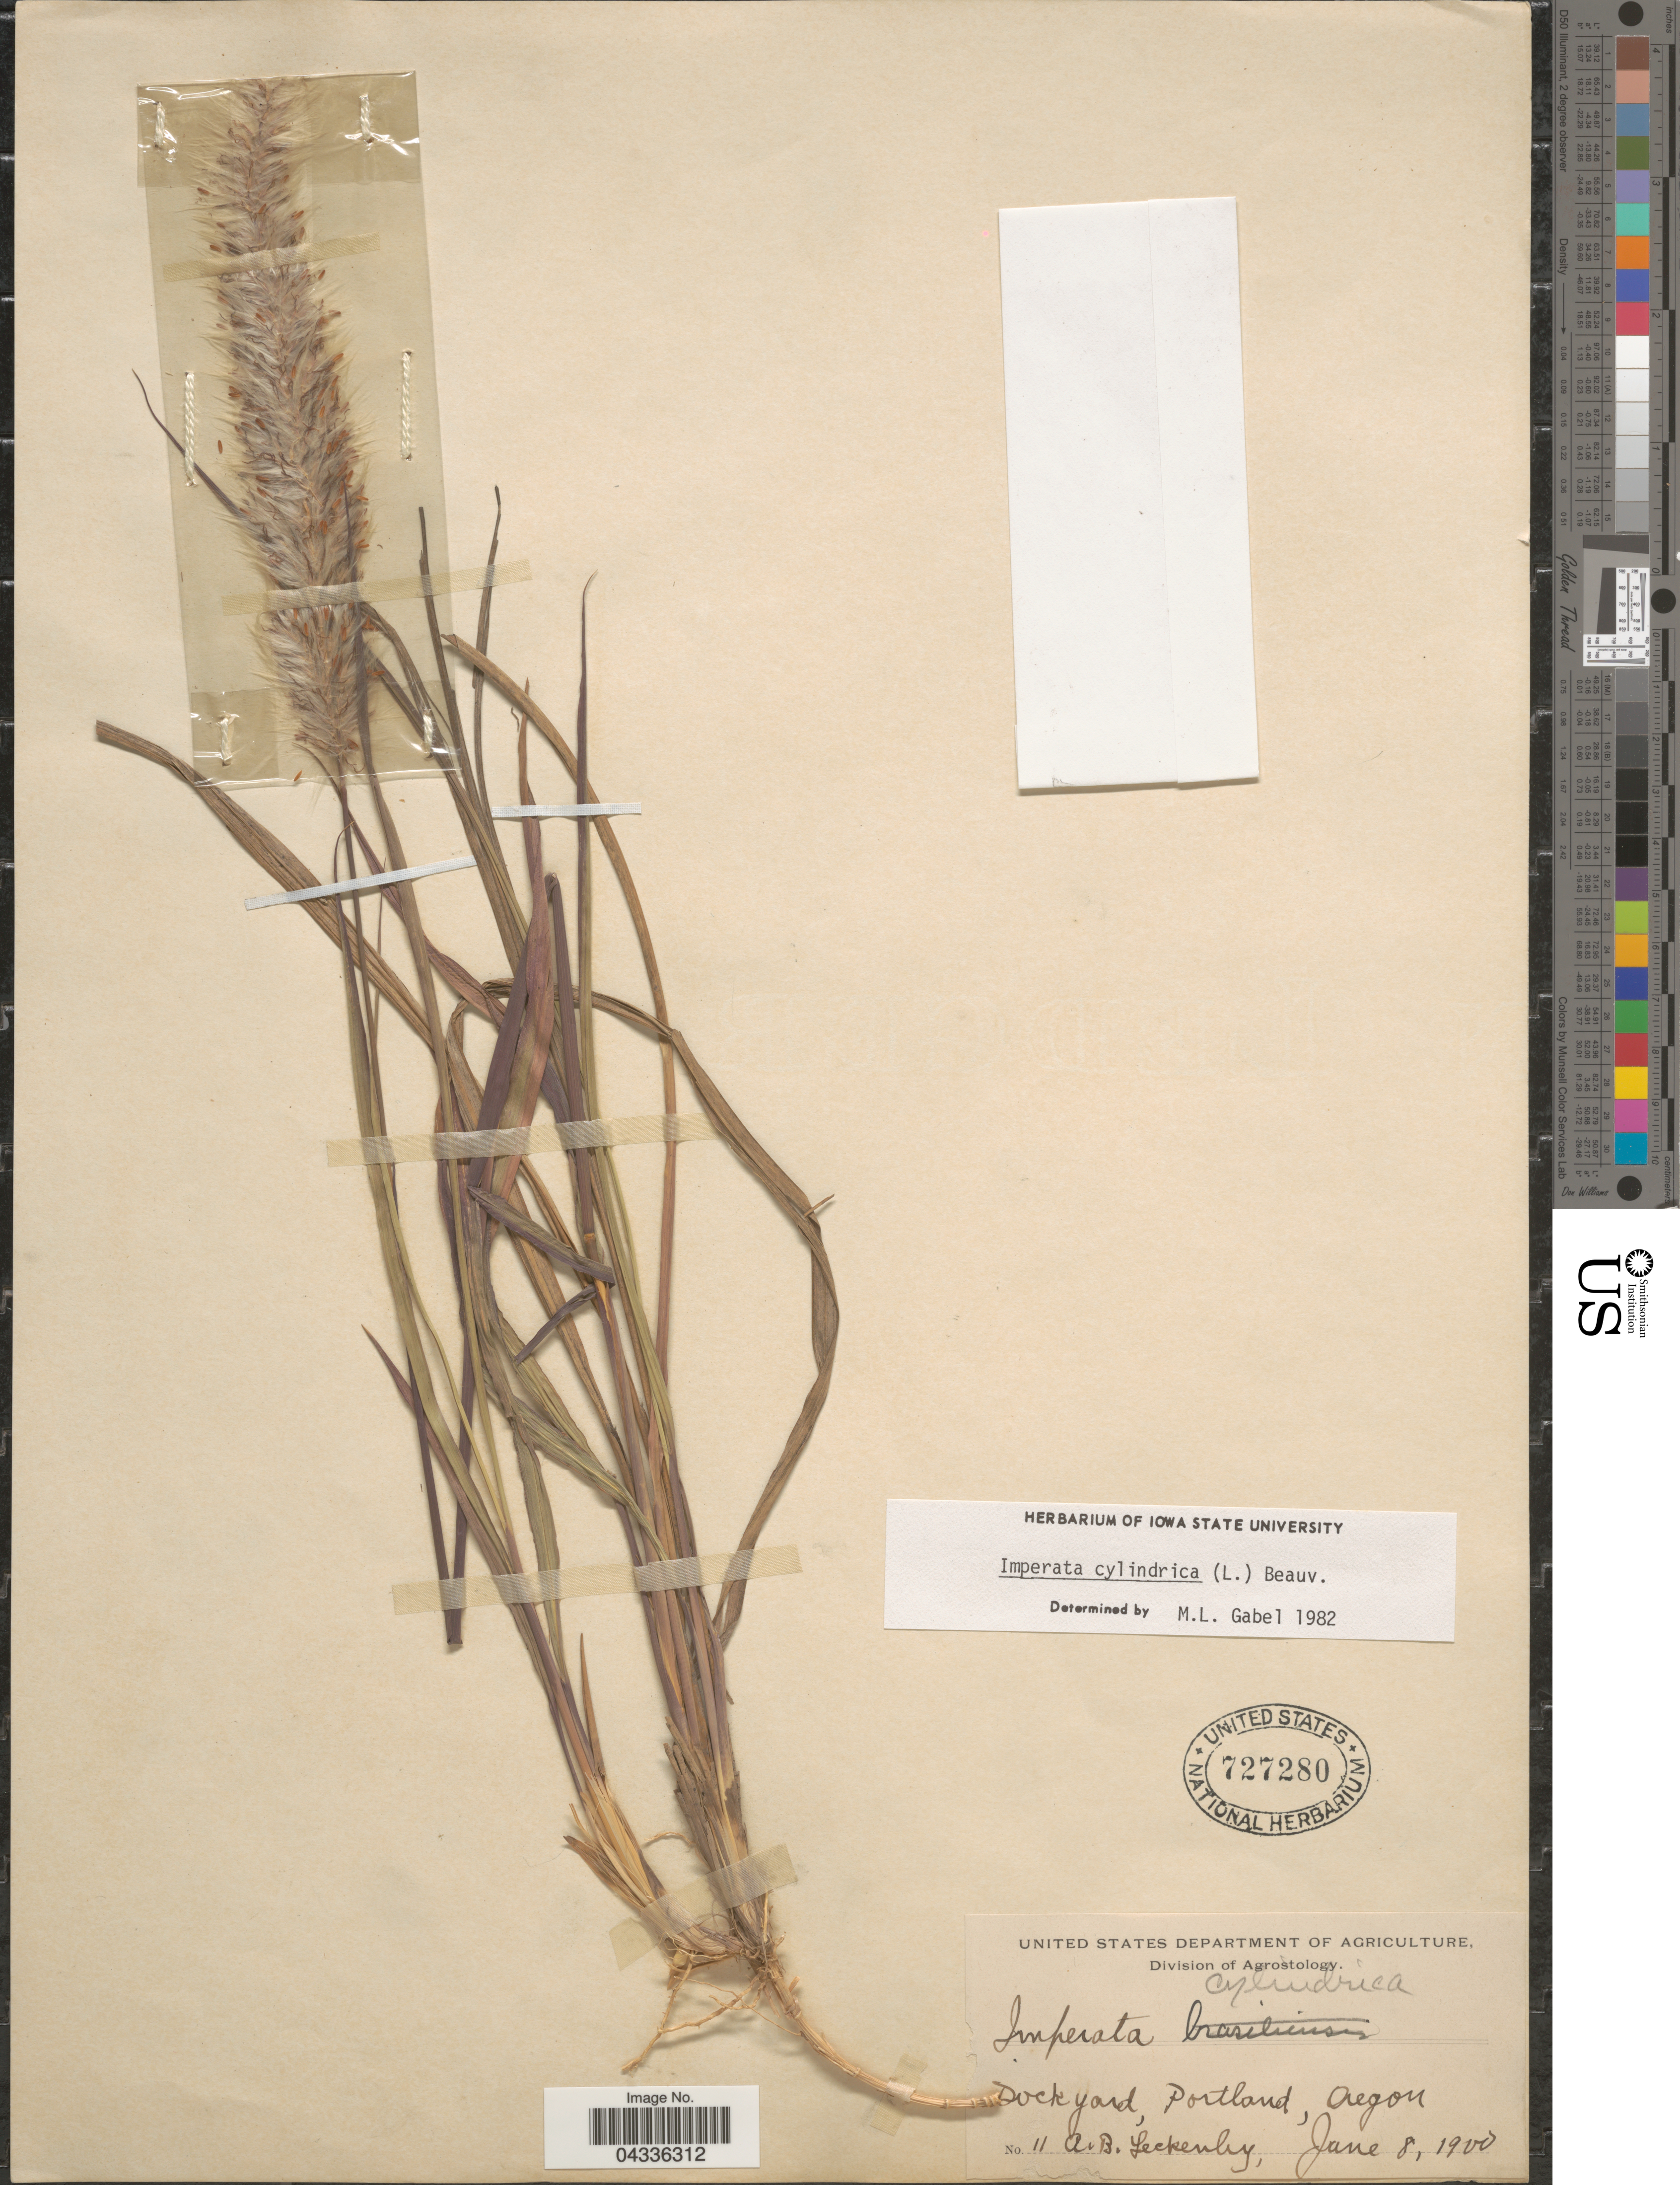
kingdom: Plantae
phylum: Tracheophyta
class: Liliopsida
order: Poales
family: Poaceae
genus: Imperata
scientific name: Imperata cylindrica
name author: (L.) P. Beauv.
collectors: A. Leckenby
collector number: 11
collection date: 1900-06-08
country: United States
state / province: Oregon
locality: Dock yard, Portland.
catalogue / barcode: US 727280